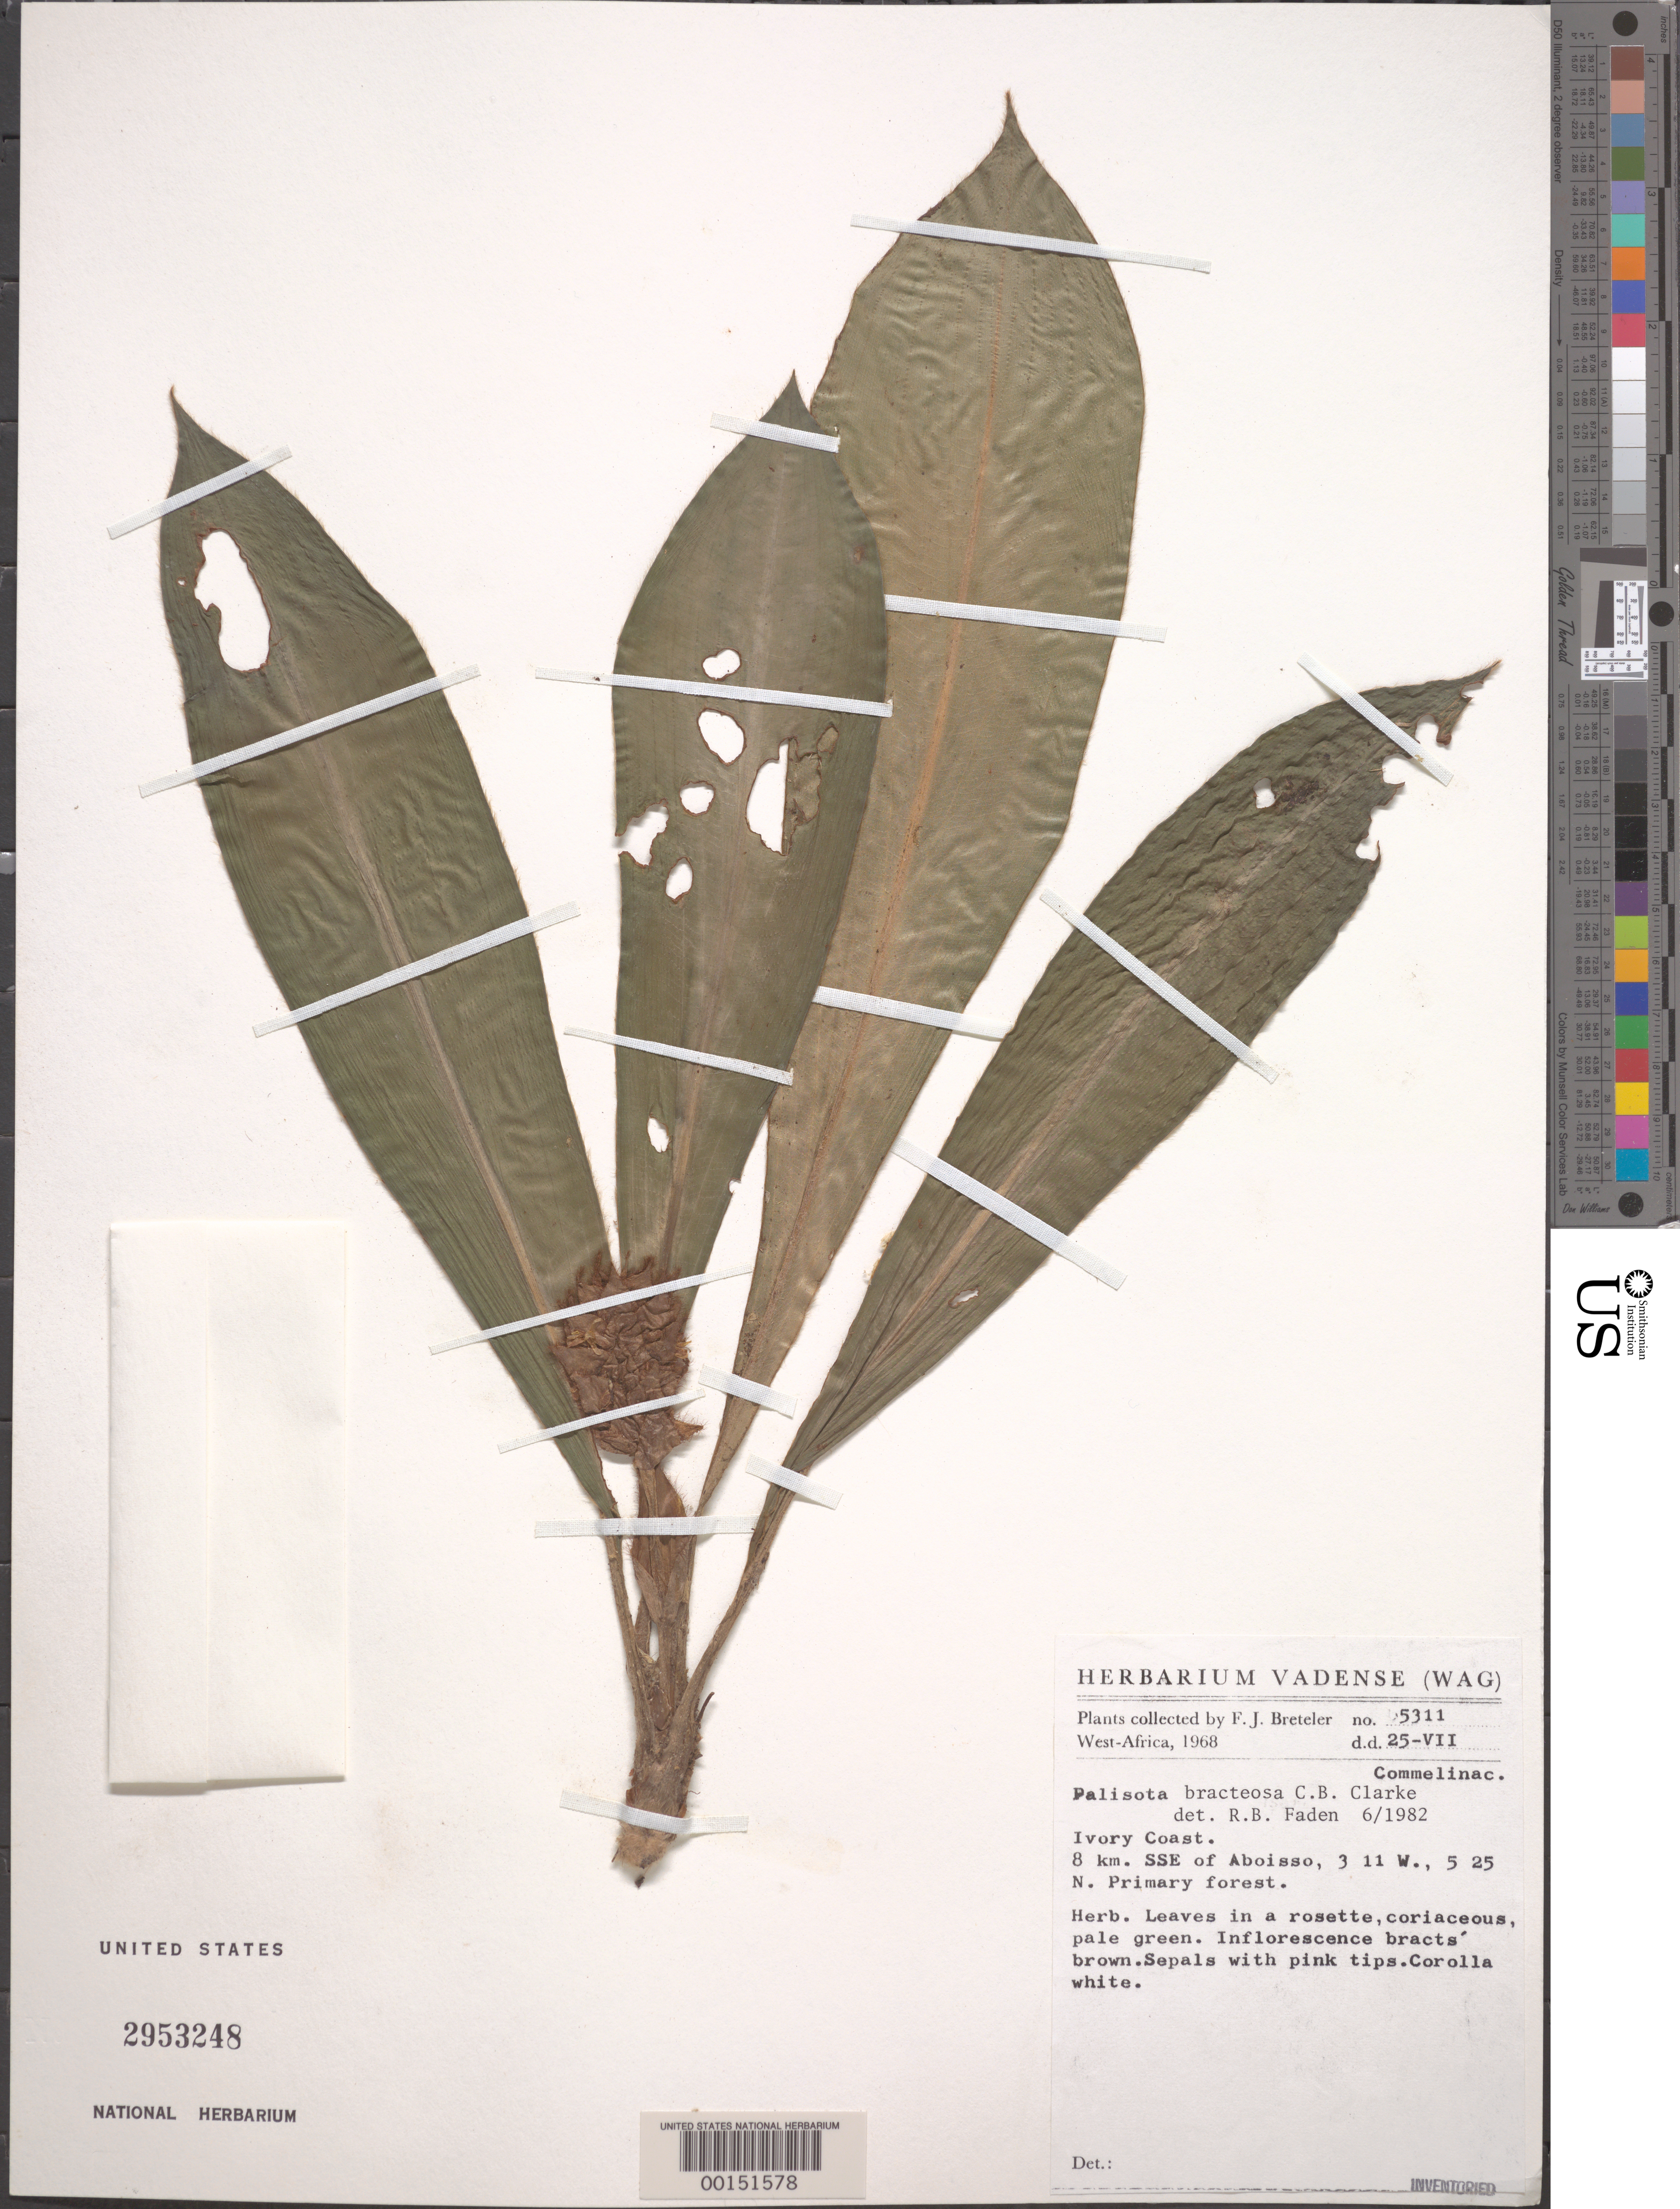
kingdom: Plantae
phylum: Tracheophyta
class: Liliopsida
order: Commelinales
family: Commelinaceae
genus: Palisota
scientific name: Palisota bracteosa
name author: C.B. Clarke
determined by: Faden, Robert B., (US), Smithsonian Institution - National Museum of Natural History (UNITED STATES)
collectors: F. J. Breteler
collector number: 5311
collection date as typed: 25 Jul 1968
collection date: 1968-07-25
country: Ivory Coast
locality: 8 km SSE of Aboisso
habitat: Primary forest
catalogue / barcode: US 2953248